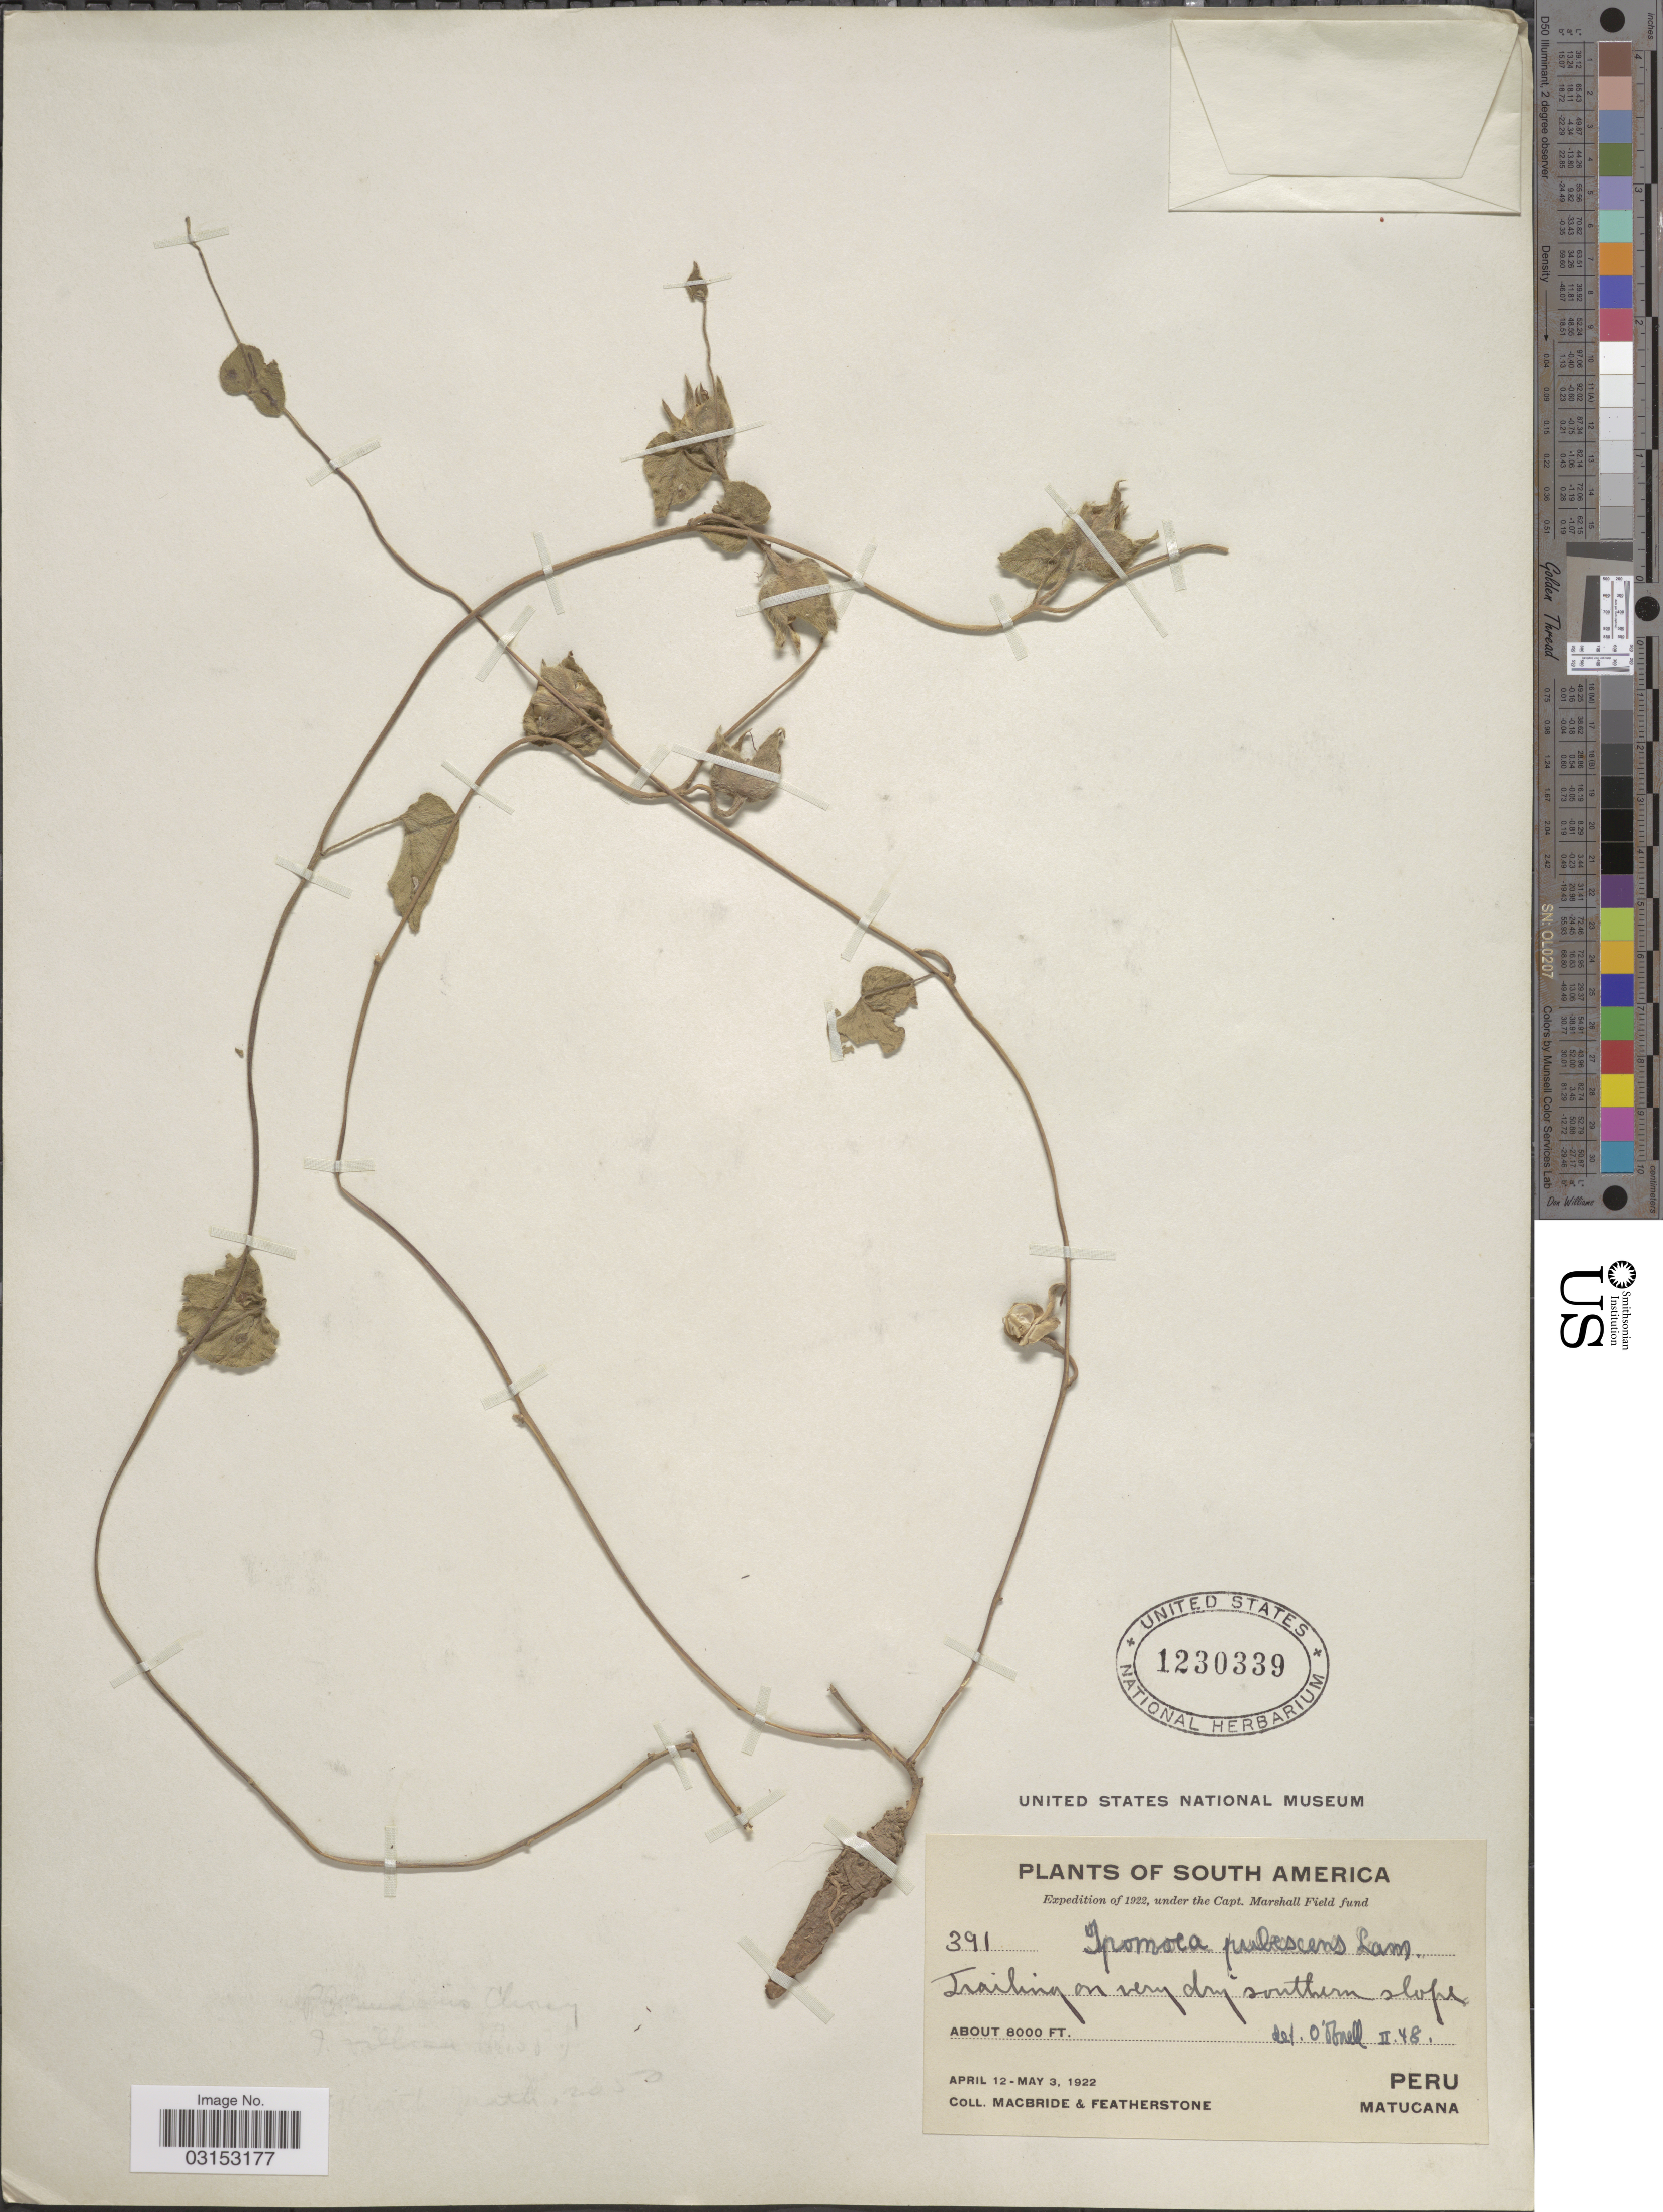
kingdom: Plantae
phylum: Tracheophyta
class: Magnoliopsida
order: Solanales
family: Convolvulaceae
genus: Ipomoea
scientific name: Ipomoea pubescens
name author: Lam.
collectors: Macbride, -- & -. Featherstone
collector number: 391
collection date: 1922-04-12/1922-05-03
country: Peru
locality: Matucana.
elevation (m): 2438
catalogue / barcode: US 1230339